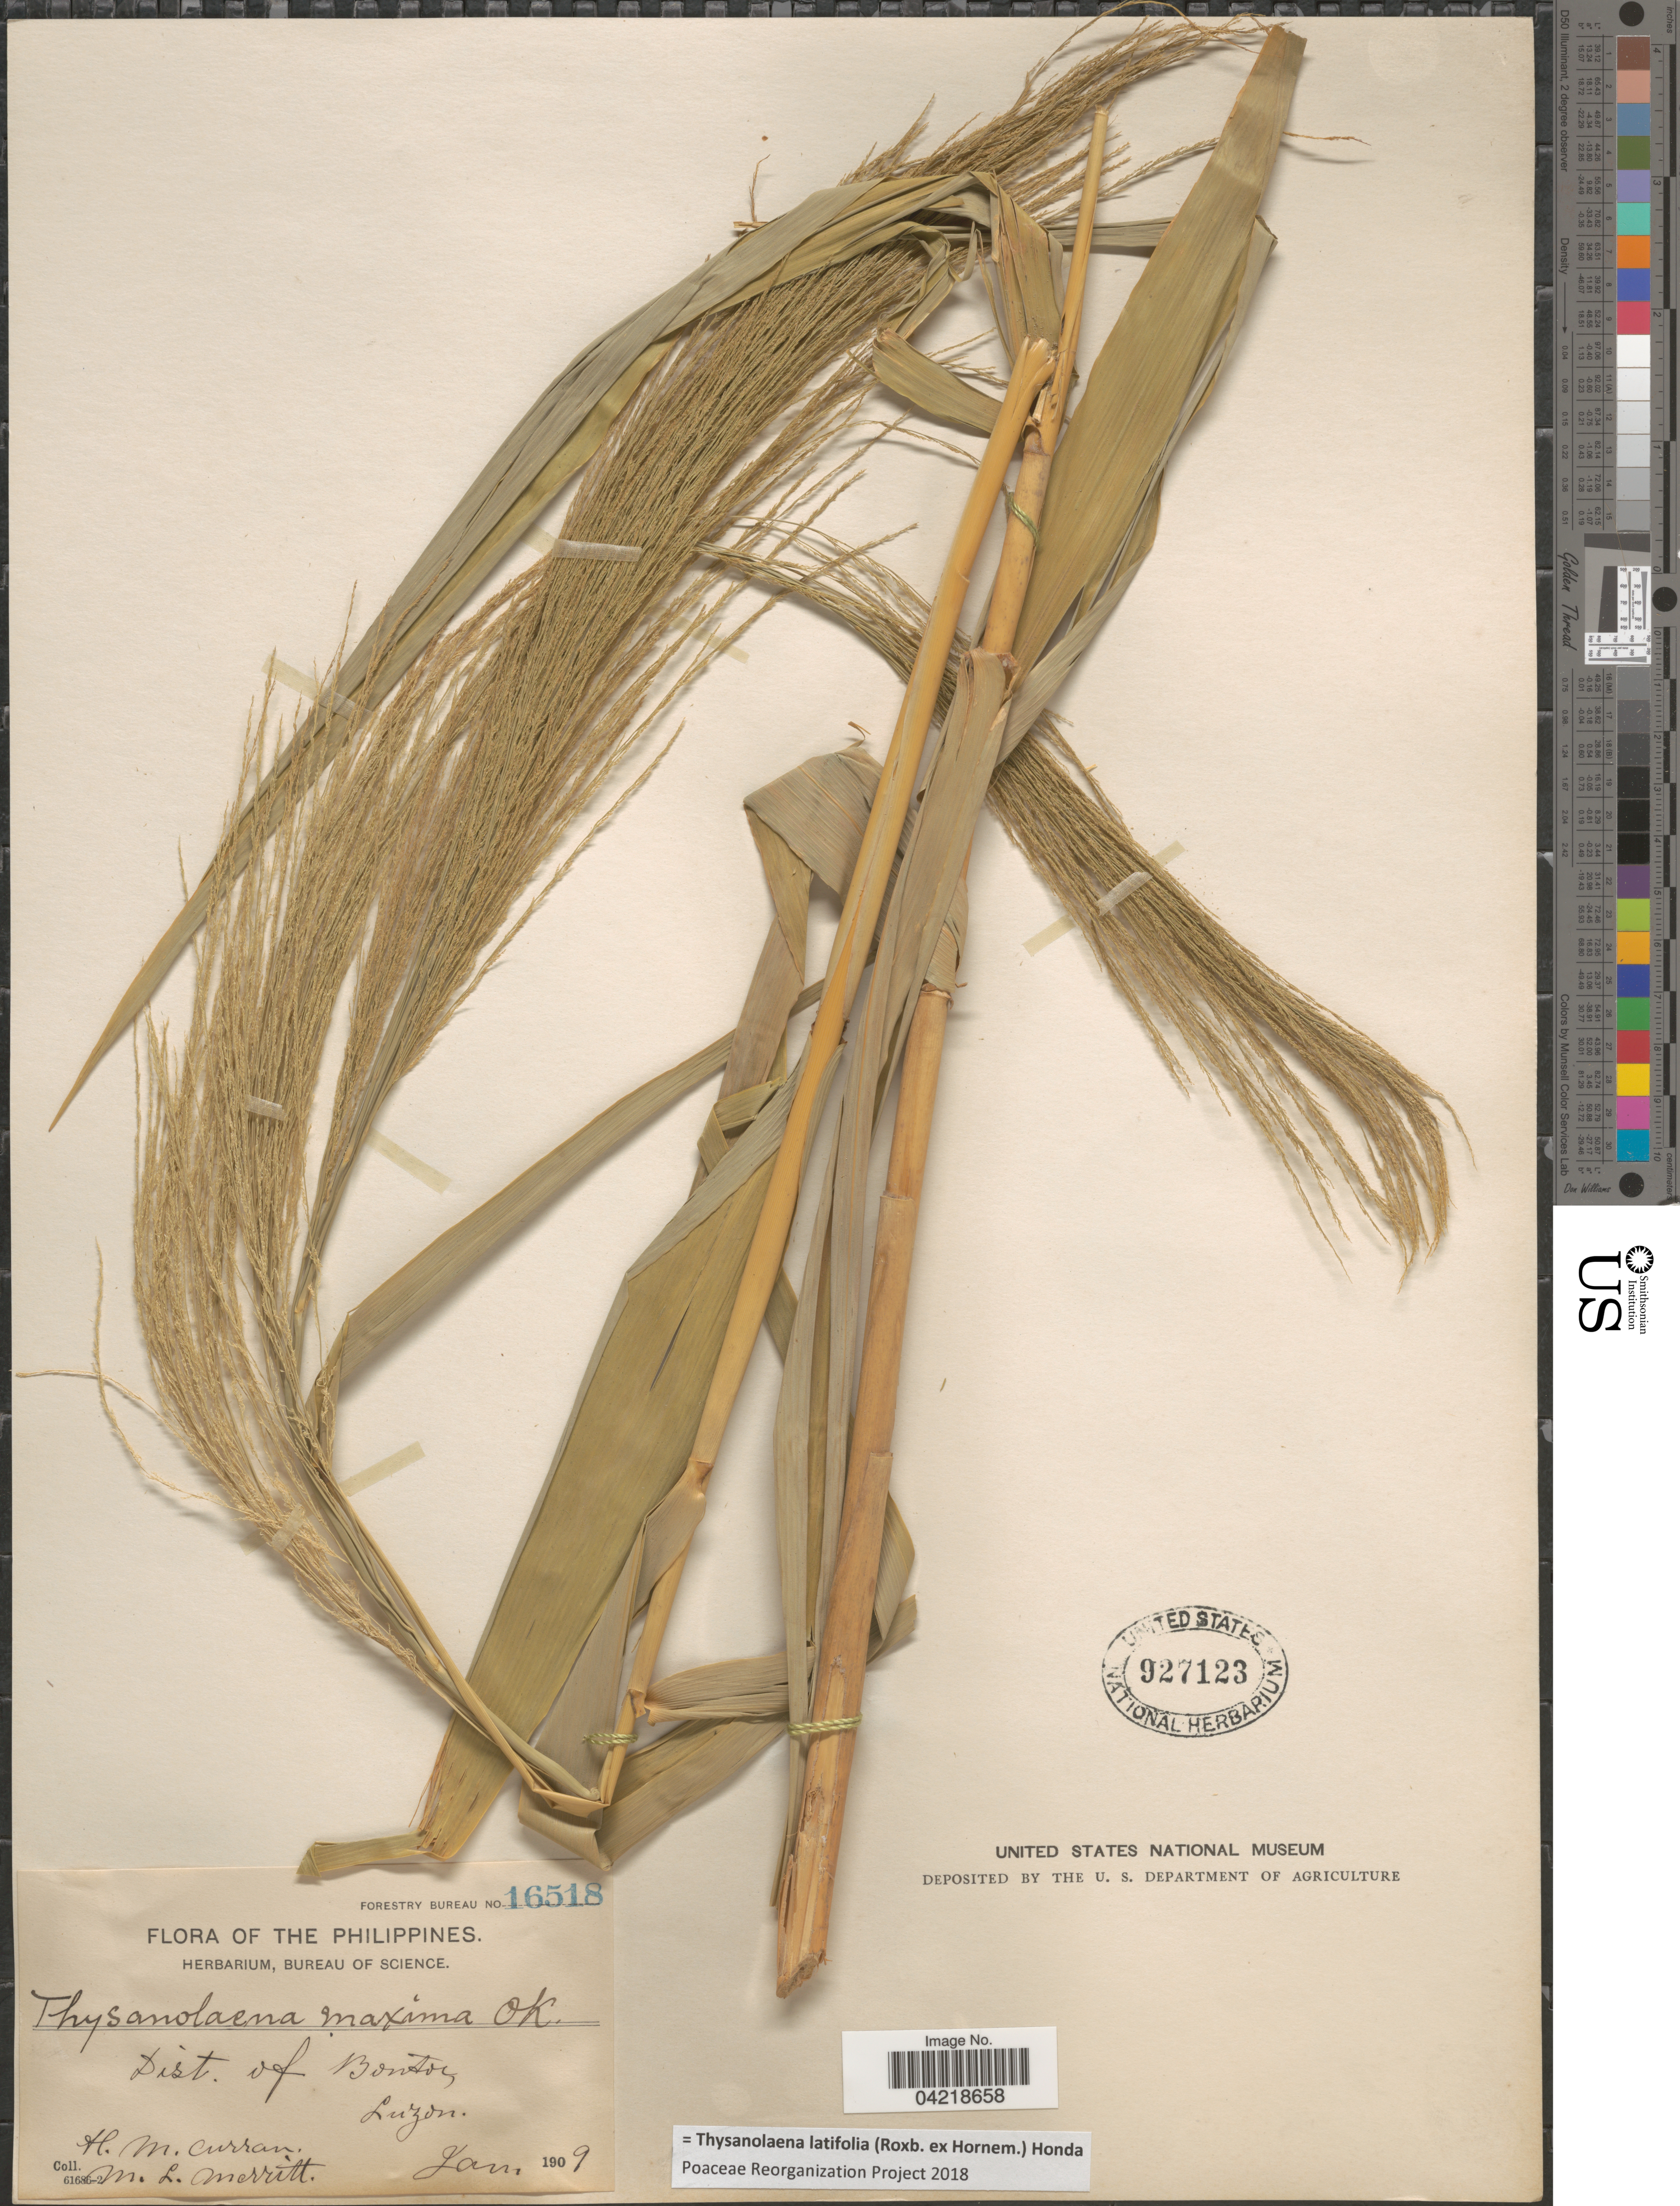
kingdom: Plantae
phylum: Tracheophyta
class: Liliopsida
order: Poales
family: Poaceae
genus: Thysanolaena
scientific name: Thysanolaena latifolia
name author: (Roxb. ex Hornem.) Honda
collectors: H. M. Curran & M. L. Merritt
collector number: Forestry Bureau 16518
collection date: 1909-01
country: Philippines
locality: Dist. of Bontoc. Luzon.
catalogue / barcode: US 927123